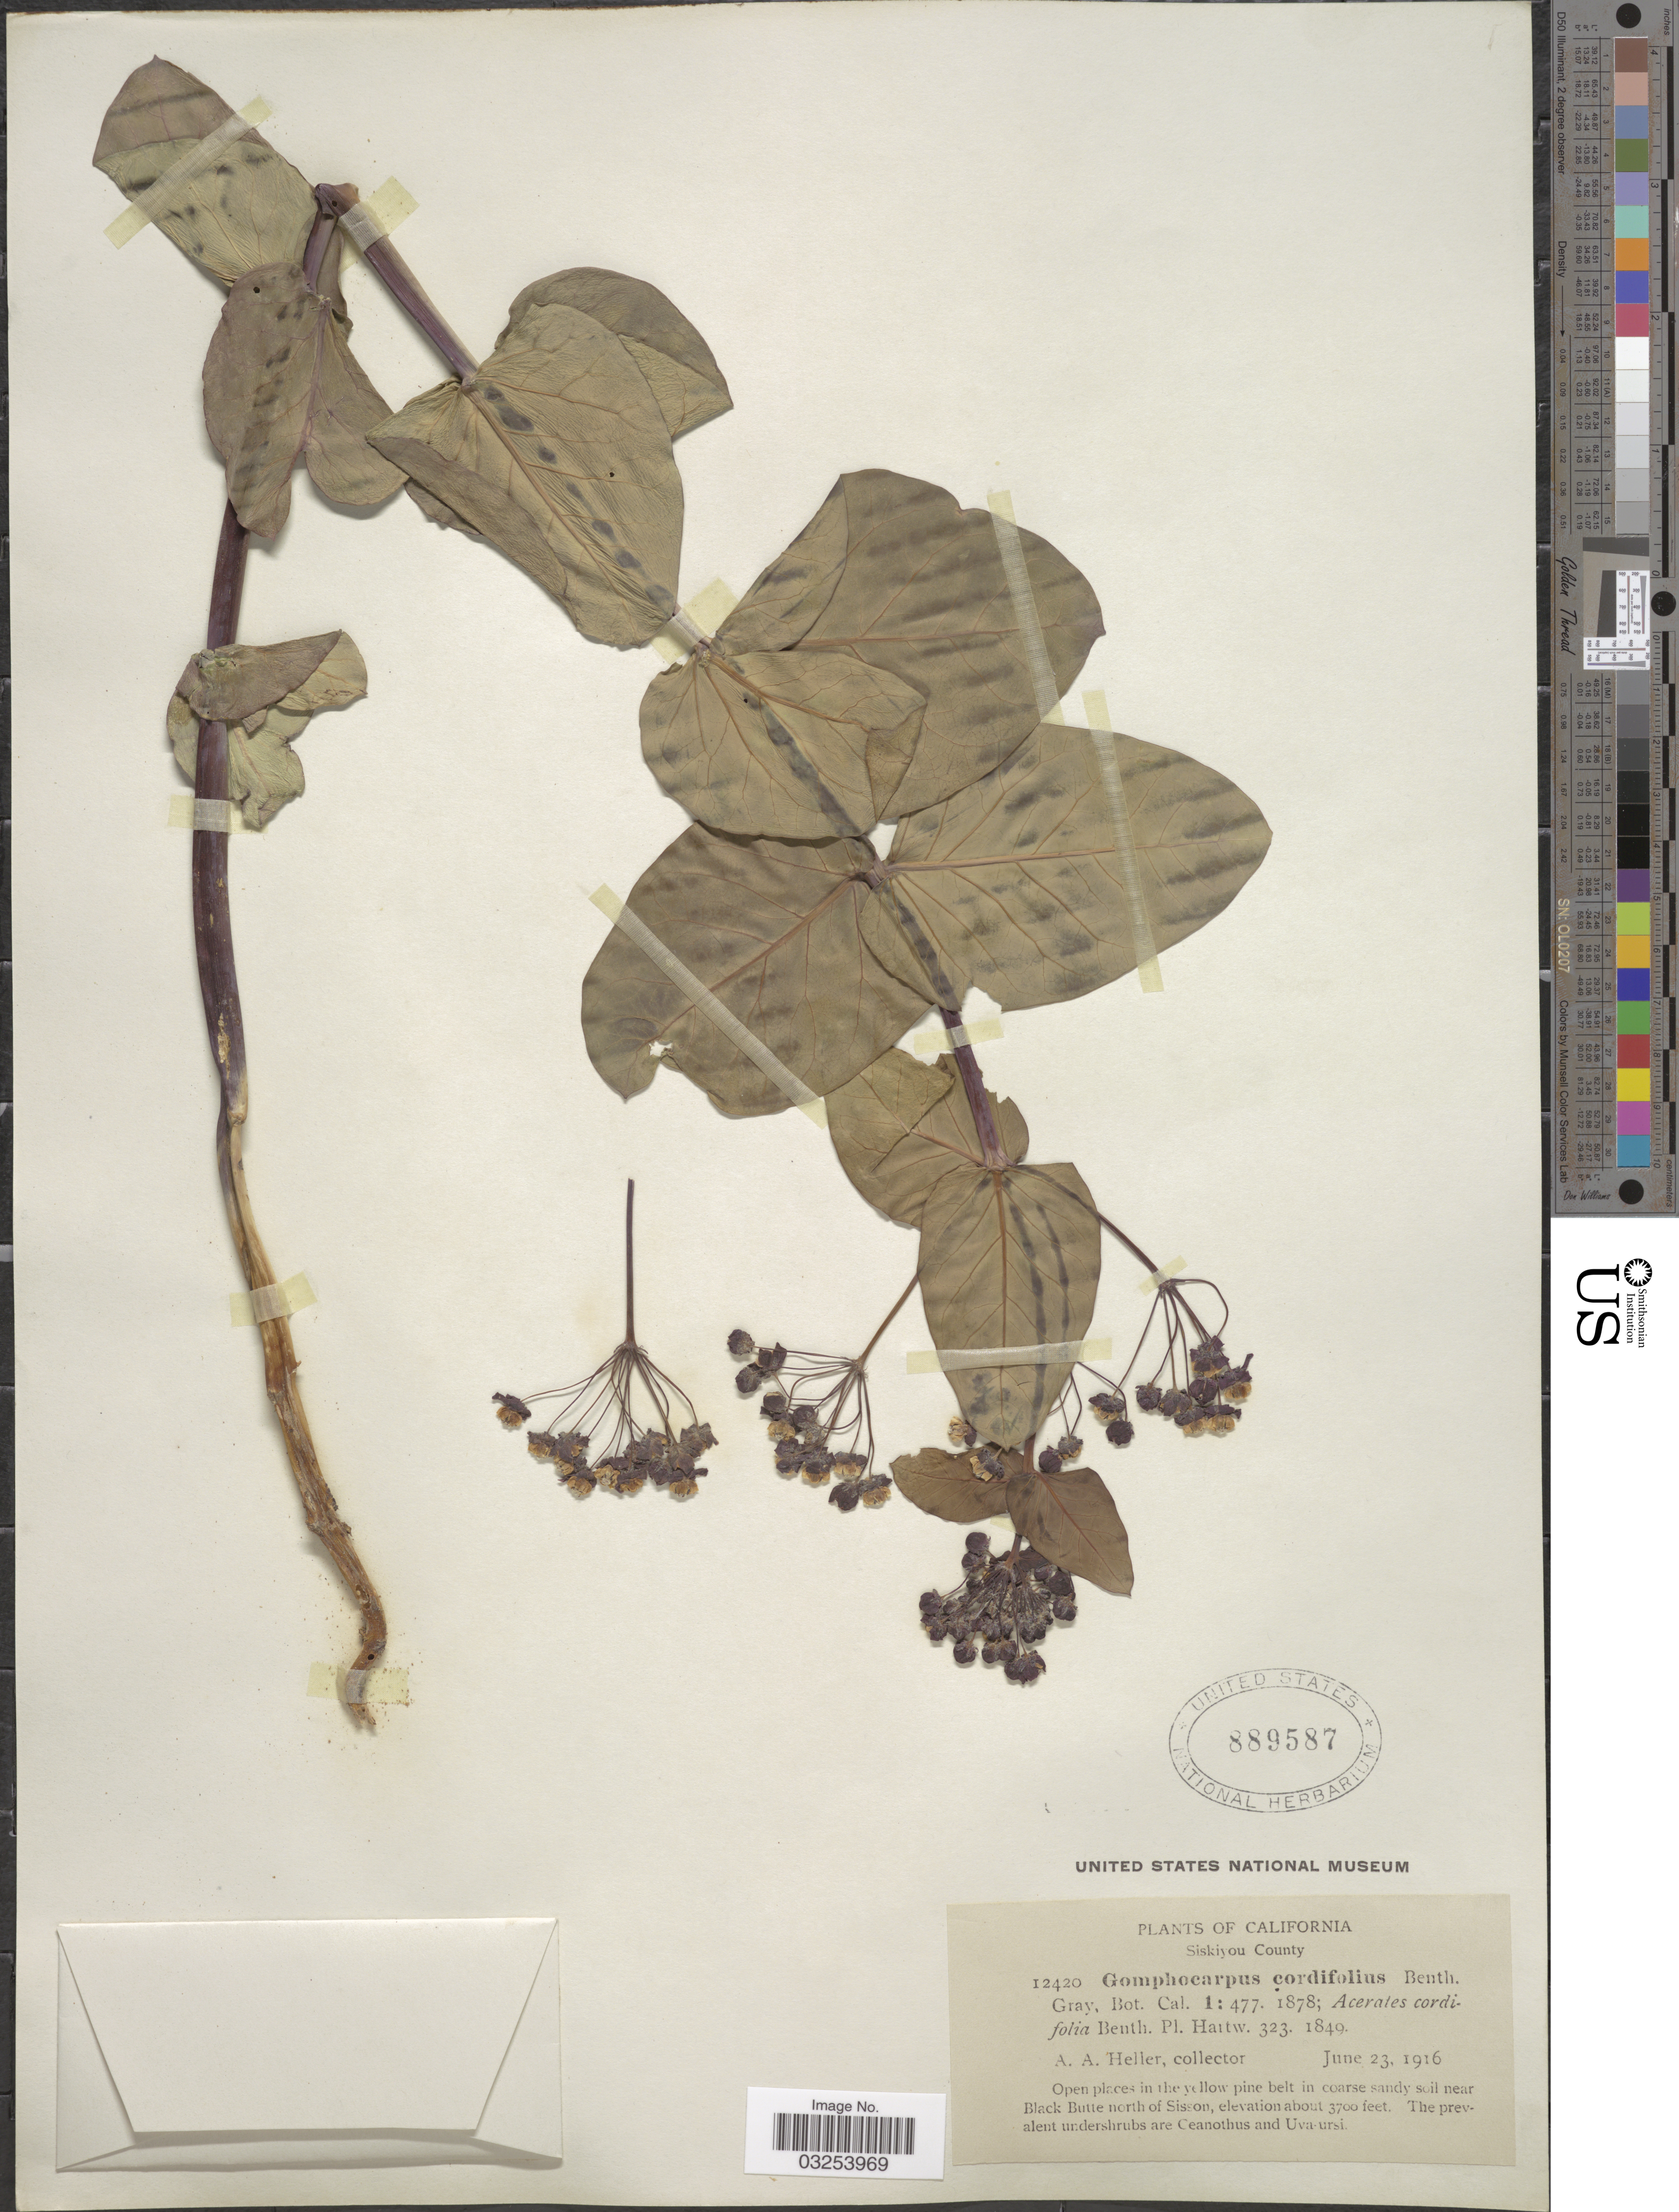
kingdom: Plantae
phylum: Tracheophyta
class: Magnoliopsida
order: Gentianales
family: Apocynaceae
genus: Asclepias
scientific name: Asclepias cordifolia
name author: (Benth.) Jeps.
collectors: A. A. Heller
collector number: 12420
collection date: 1916-06-23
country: United States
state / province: California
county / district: Siskiyou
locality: Sisikiyou County. Near Black Butte north of Sisson.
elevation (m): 1128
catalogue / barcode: US 889587